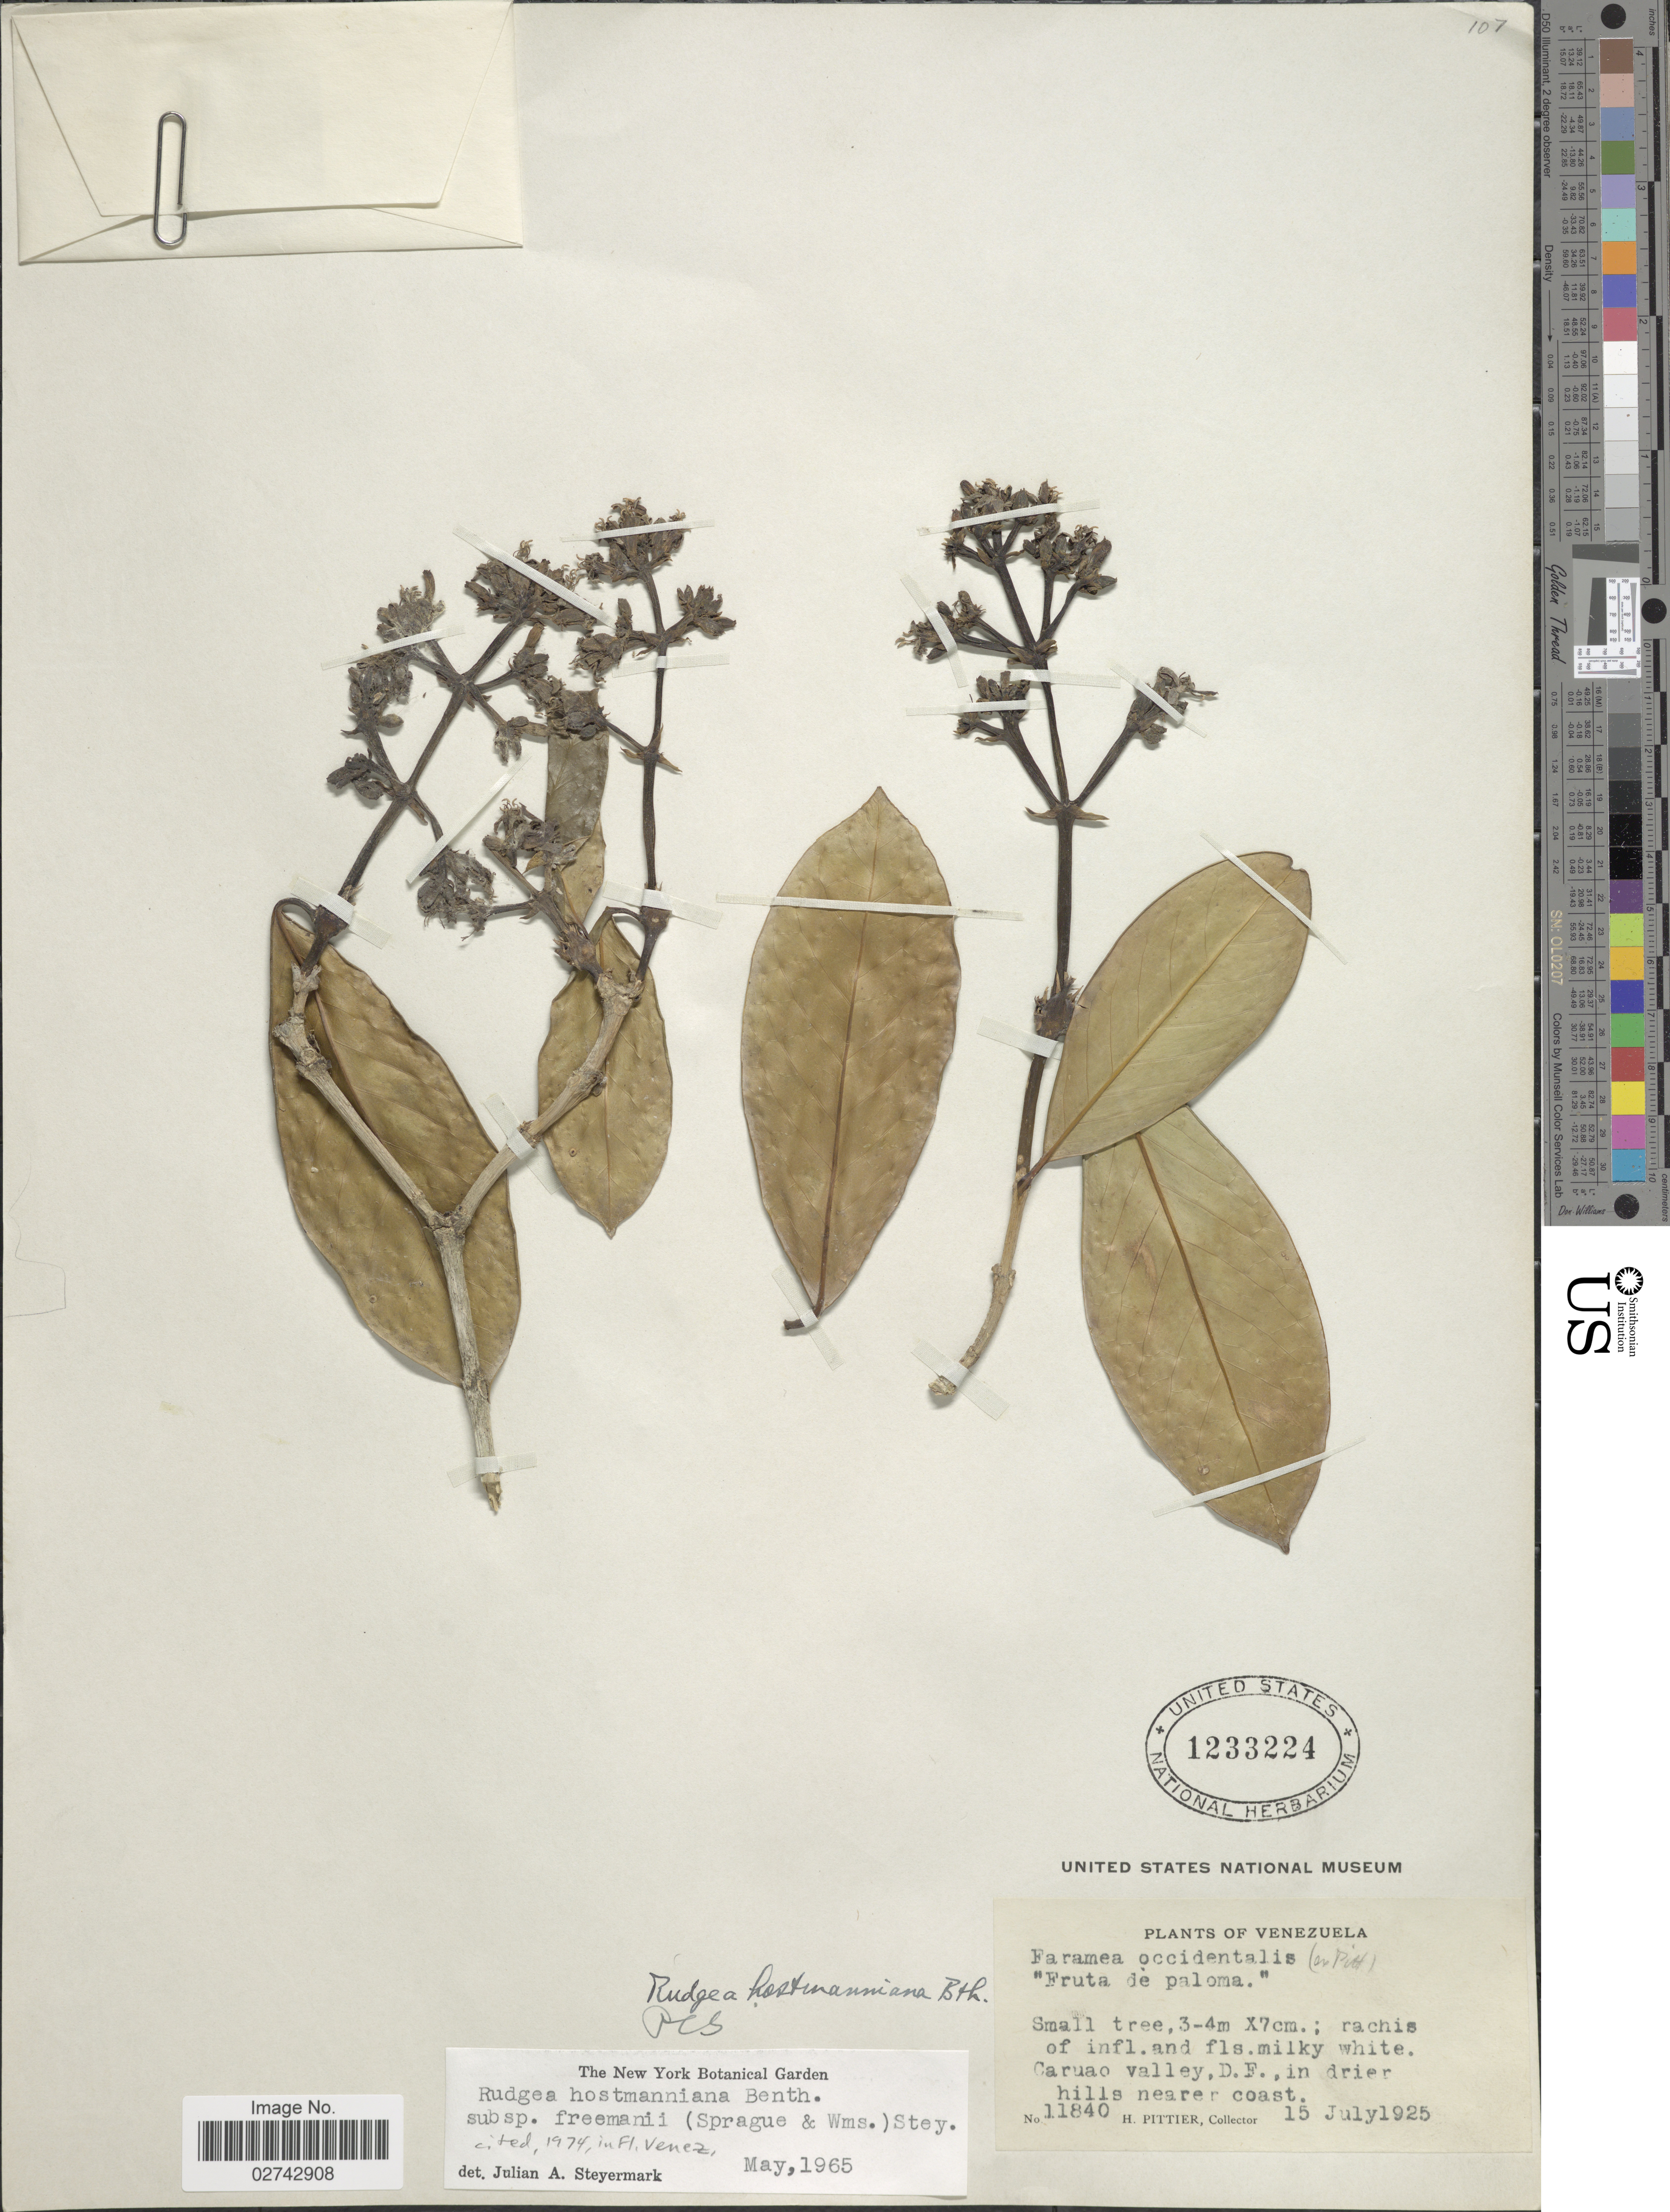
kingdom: Plantae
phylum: Tracheophyta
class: Magnoliopsida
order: Gentianales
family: Rubiaceae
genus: Rudgea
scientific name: Rudgea hostmanniana subsp. freemanii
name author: (C. Sprague & R.O. Williams ex R.O. Williams & Cheesman) Steyerm.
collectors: H. F. Pittier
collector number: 11840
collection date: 1925-07-15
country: Venezuela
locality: Caruao valley, D. F. in drier hills nearer coast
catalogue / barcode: US 1233224